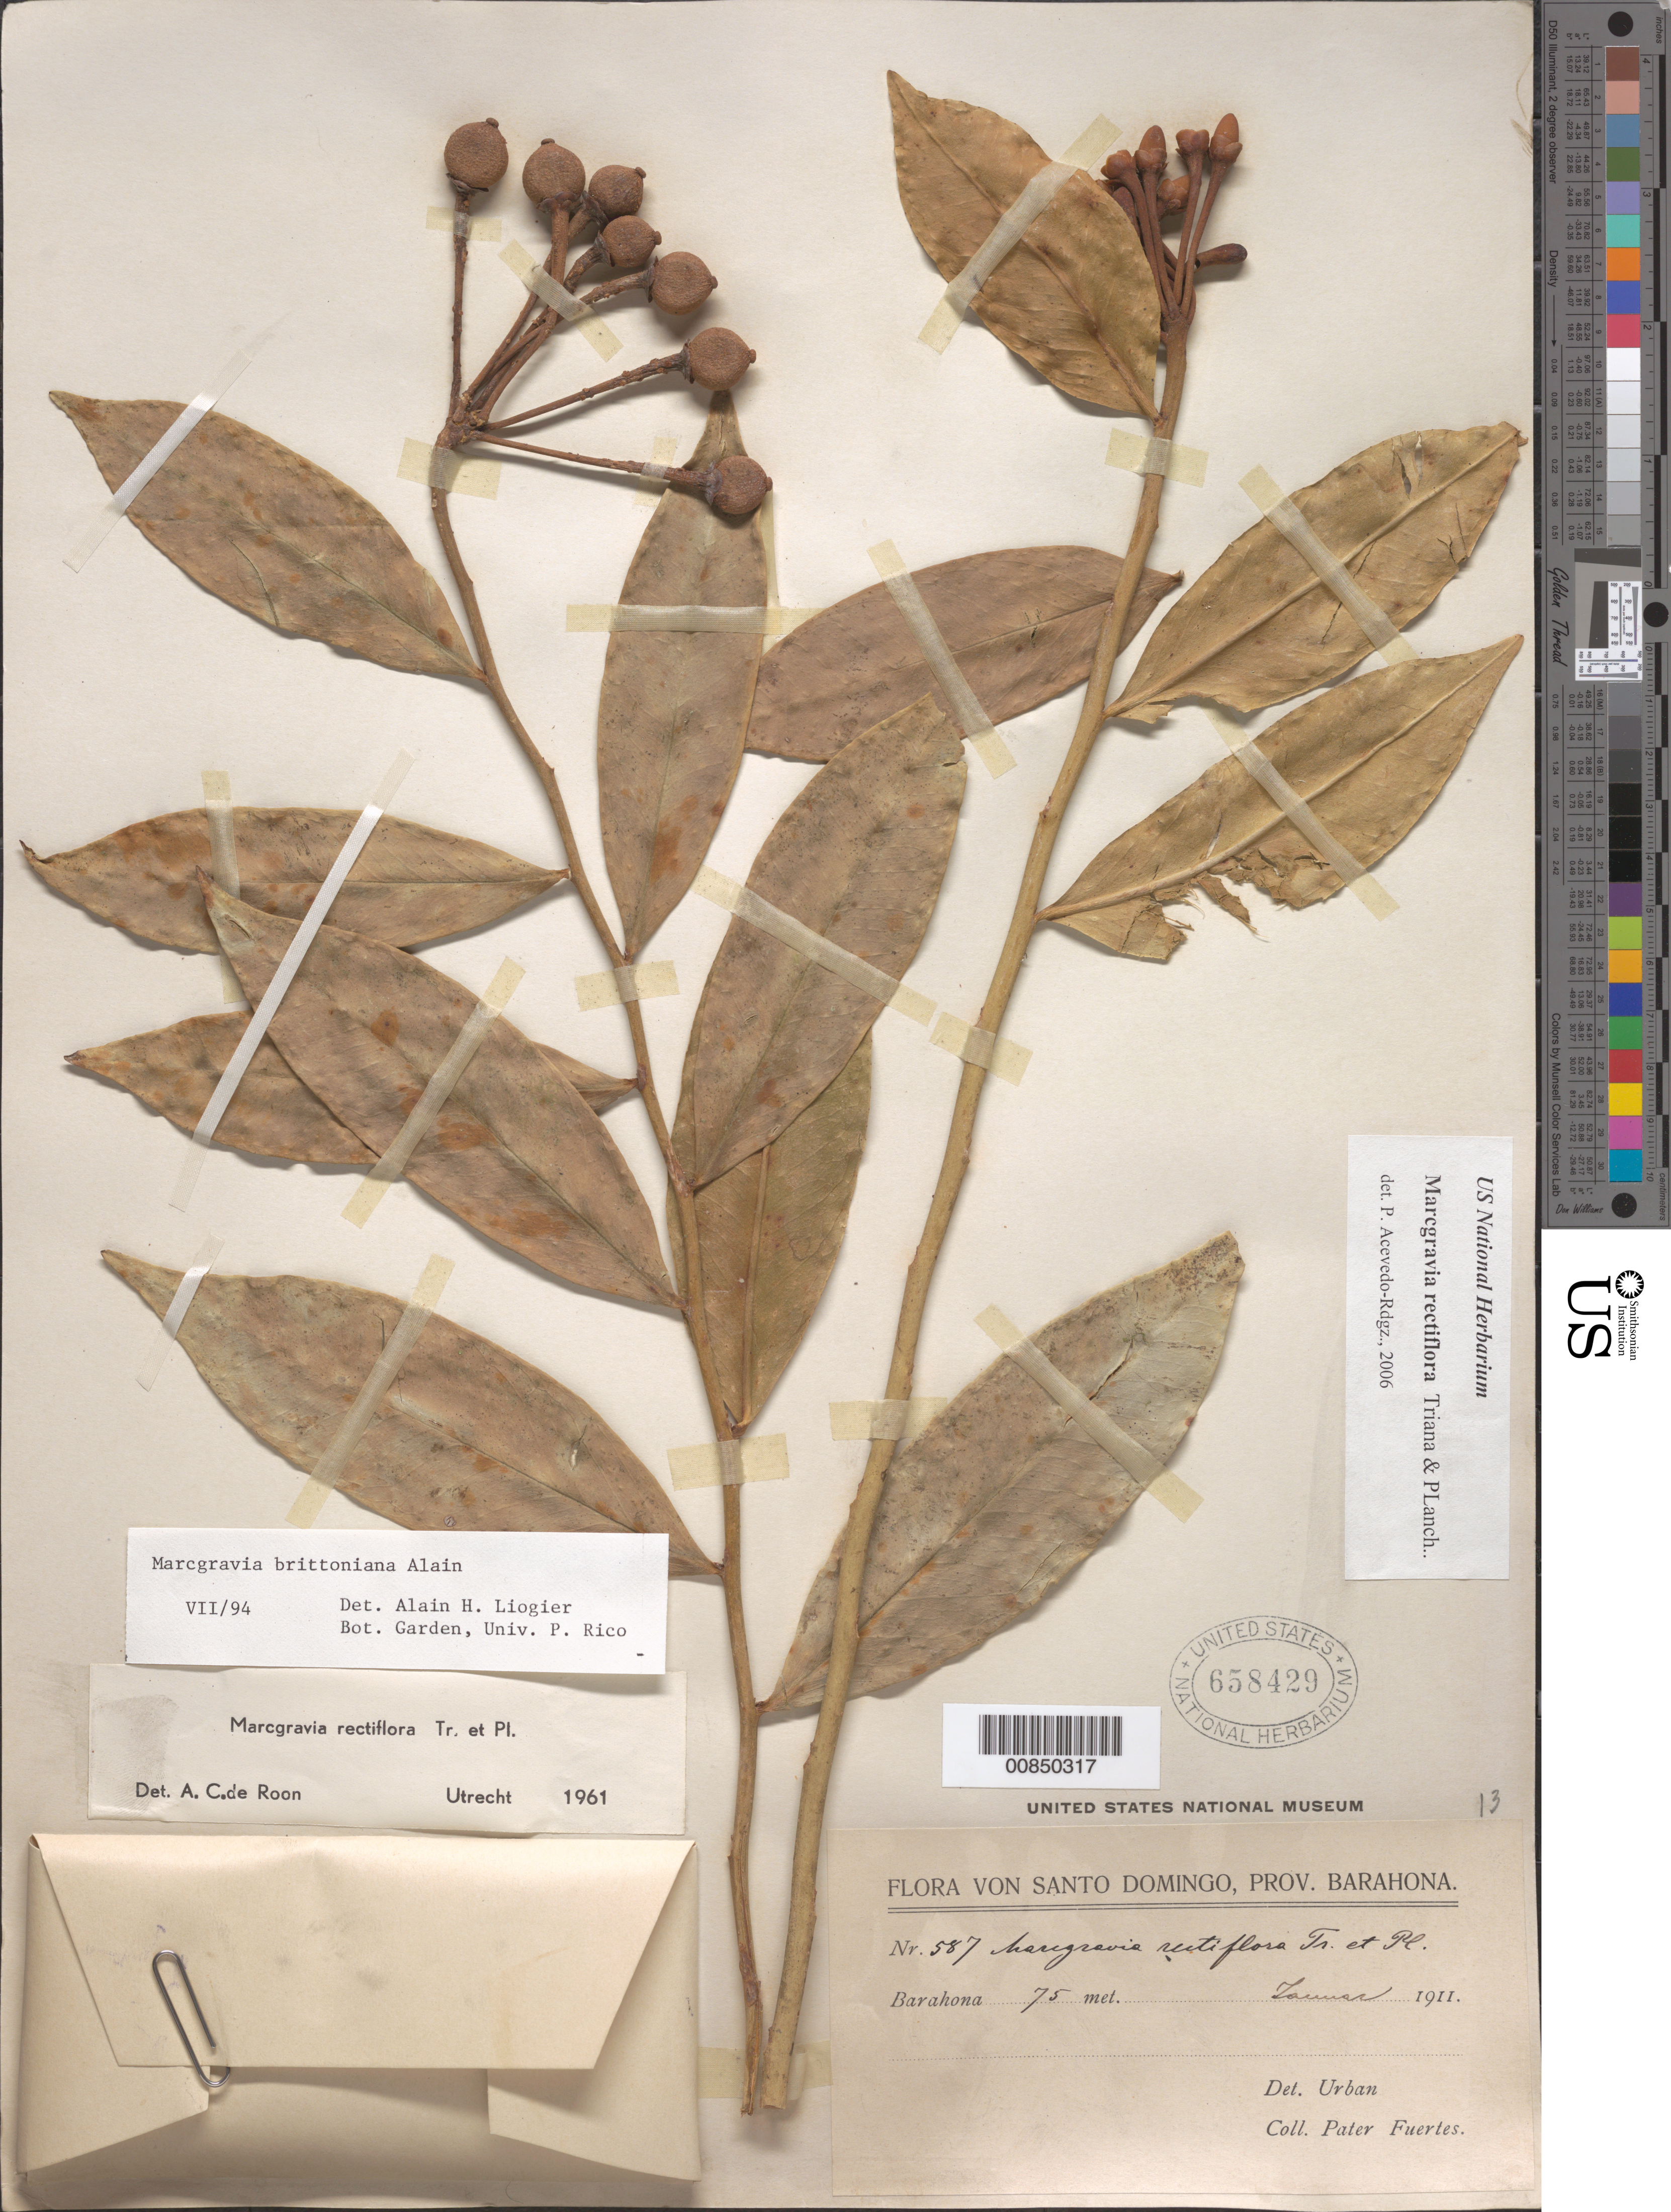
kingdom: Plantae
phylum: Tracheophyta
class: Magnoliopsida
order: Ericales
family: Marcgraviaceae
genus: Marcgravia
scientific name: Marcgravia rectiflora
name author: Triana & Planch.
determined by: Acevedo-Rodríguez, P., (BOT), Smithsonian Institution - National Museum of Natural History (UNITED STATES)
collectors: M. D. Fuertes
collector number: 587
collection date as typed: Jan 1911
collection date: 1911-01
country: Dominican Republic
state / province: Barahona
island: Hispaniola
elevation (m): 75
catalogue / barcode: US 658429